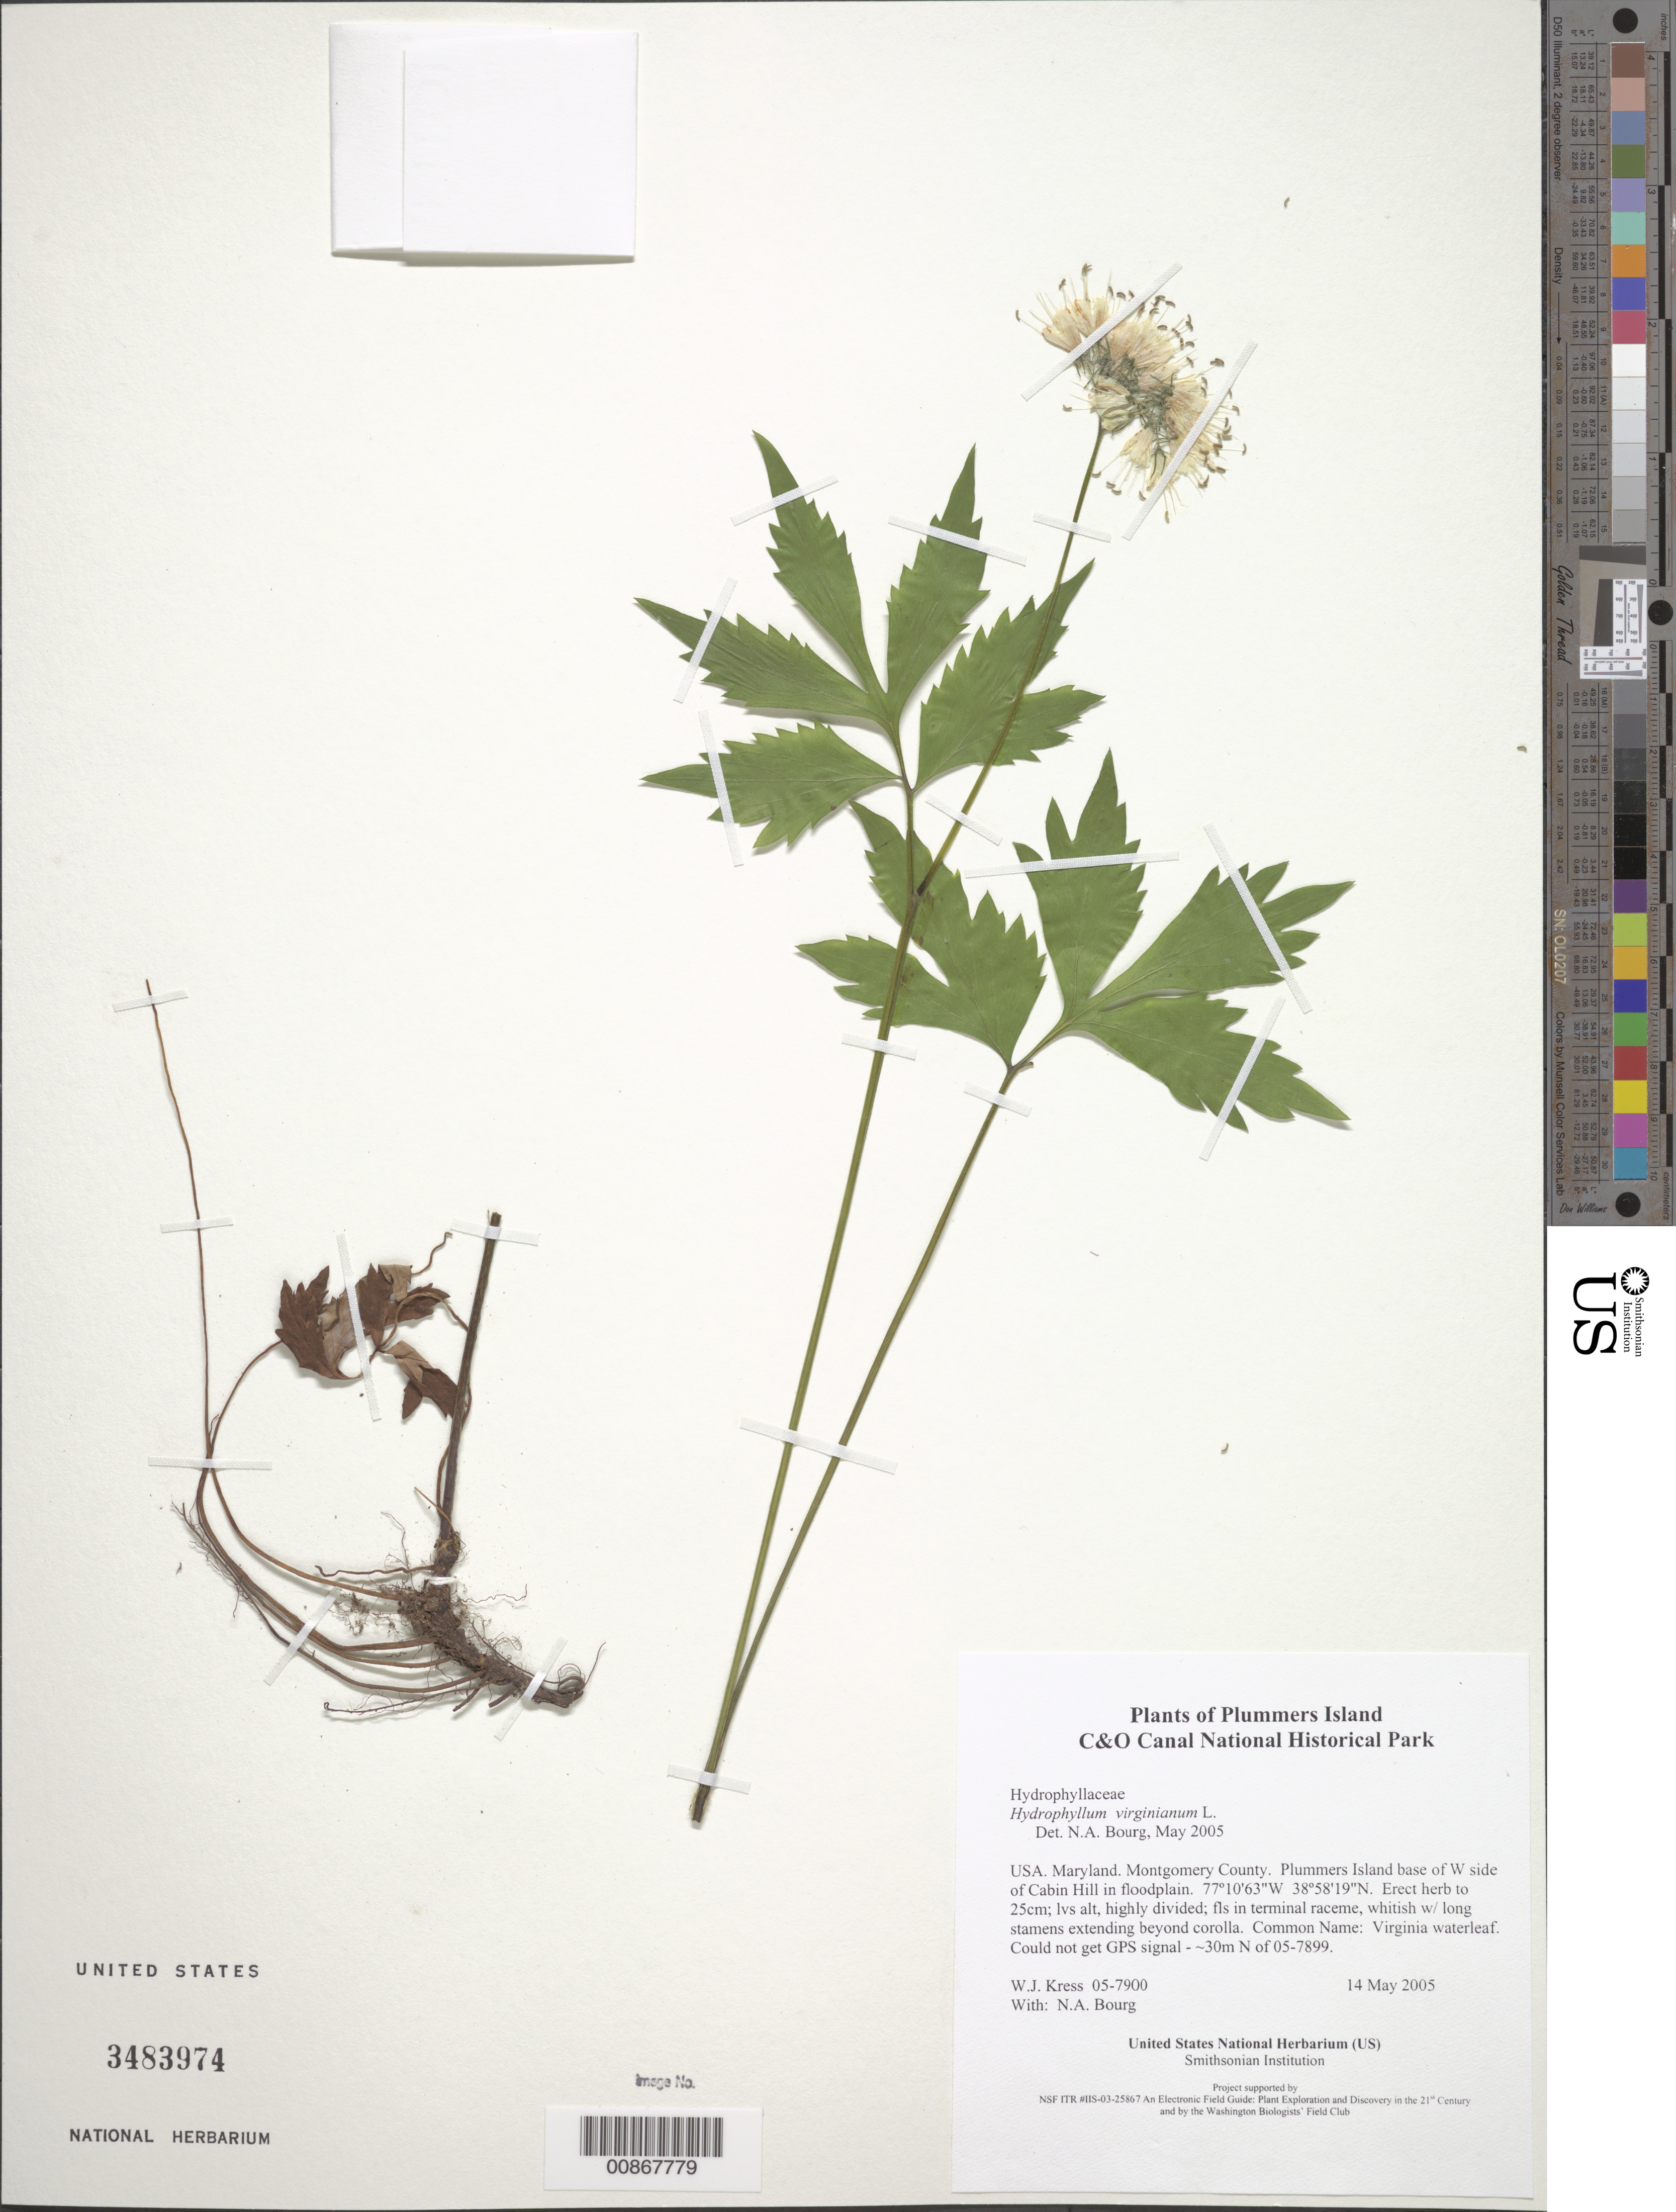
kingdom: Plantae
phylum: Tracheophyta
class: Magnoliopsida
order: Boraginales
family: Hydrophyllaceae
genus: Hydrophyllum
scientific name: Hydrophyllum virginianum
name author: L.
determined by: Bourg, N. A.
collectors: W. J. Kress & N. A. Bourg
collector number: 05-7900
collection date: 2005-05-14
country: United States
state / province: Maryland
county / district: Montgomery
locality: Chesapeake and Ohio Canal National Historical Park, Plummers Island base of W side of Cabin Hill in floodplain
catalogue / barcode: US 3483974